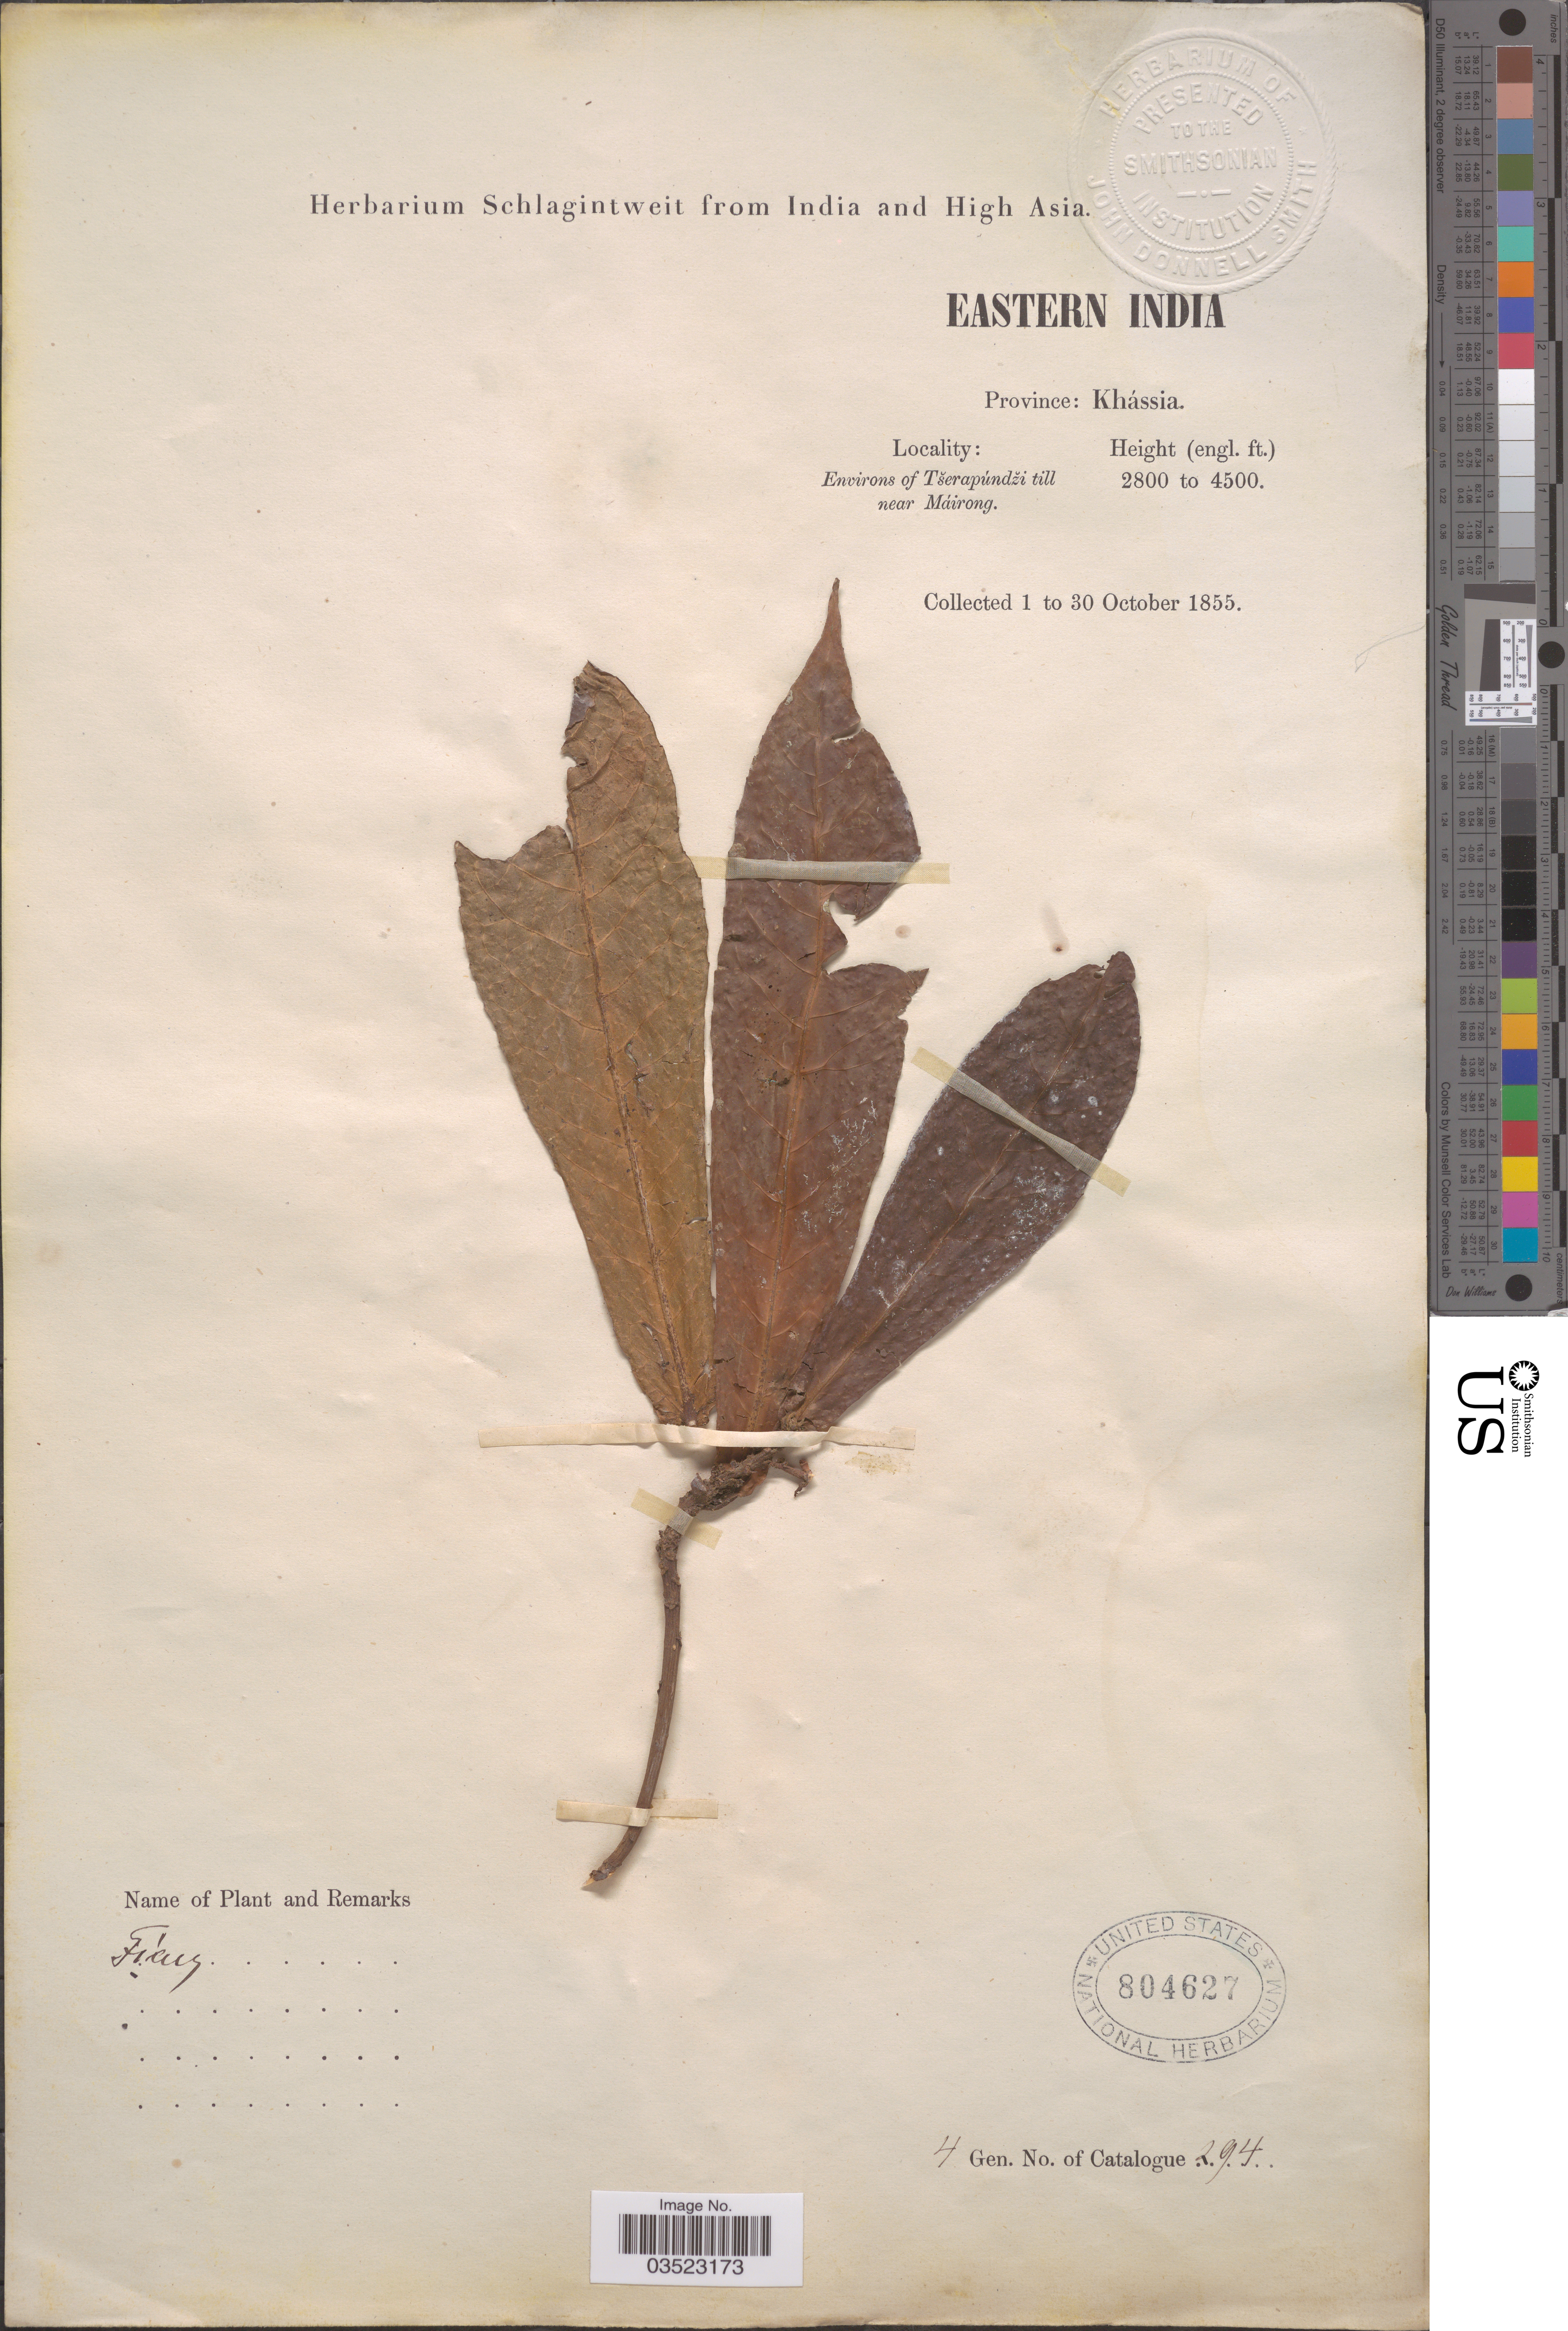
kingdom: Plantae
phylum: Tracheophyta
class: Magnoliopsida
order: Rosales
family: Moraceae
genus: Ficus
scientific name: Ficus sp.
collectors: ex herb. Schlagintweit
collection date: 1855-10-01/1855-10-30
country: India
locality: Eastern India. Province: Khássia. Environs of Tšerapúndži till near Máirong.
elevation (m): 853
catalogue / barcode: US 804627